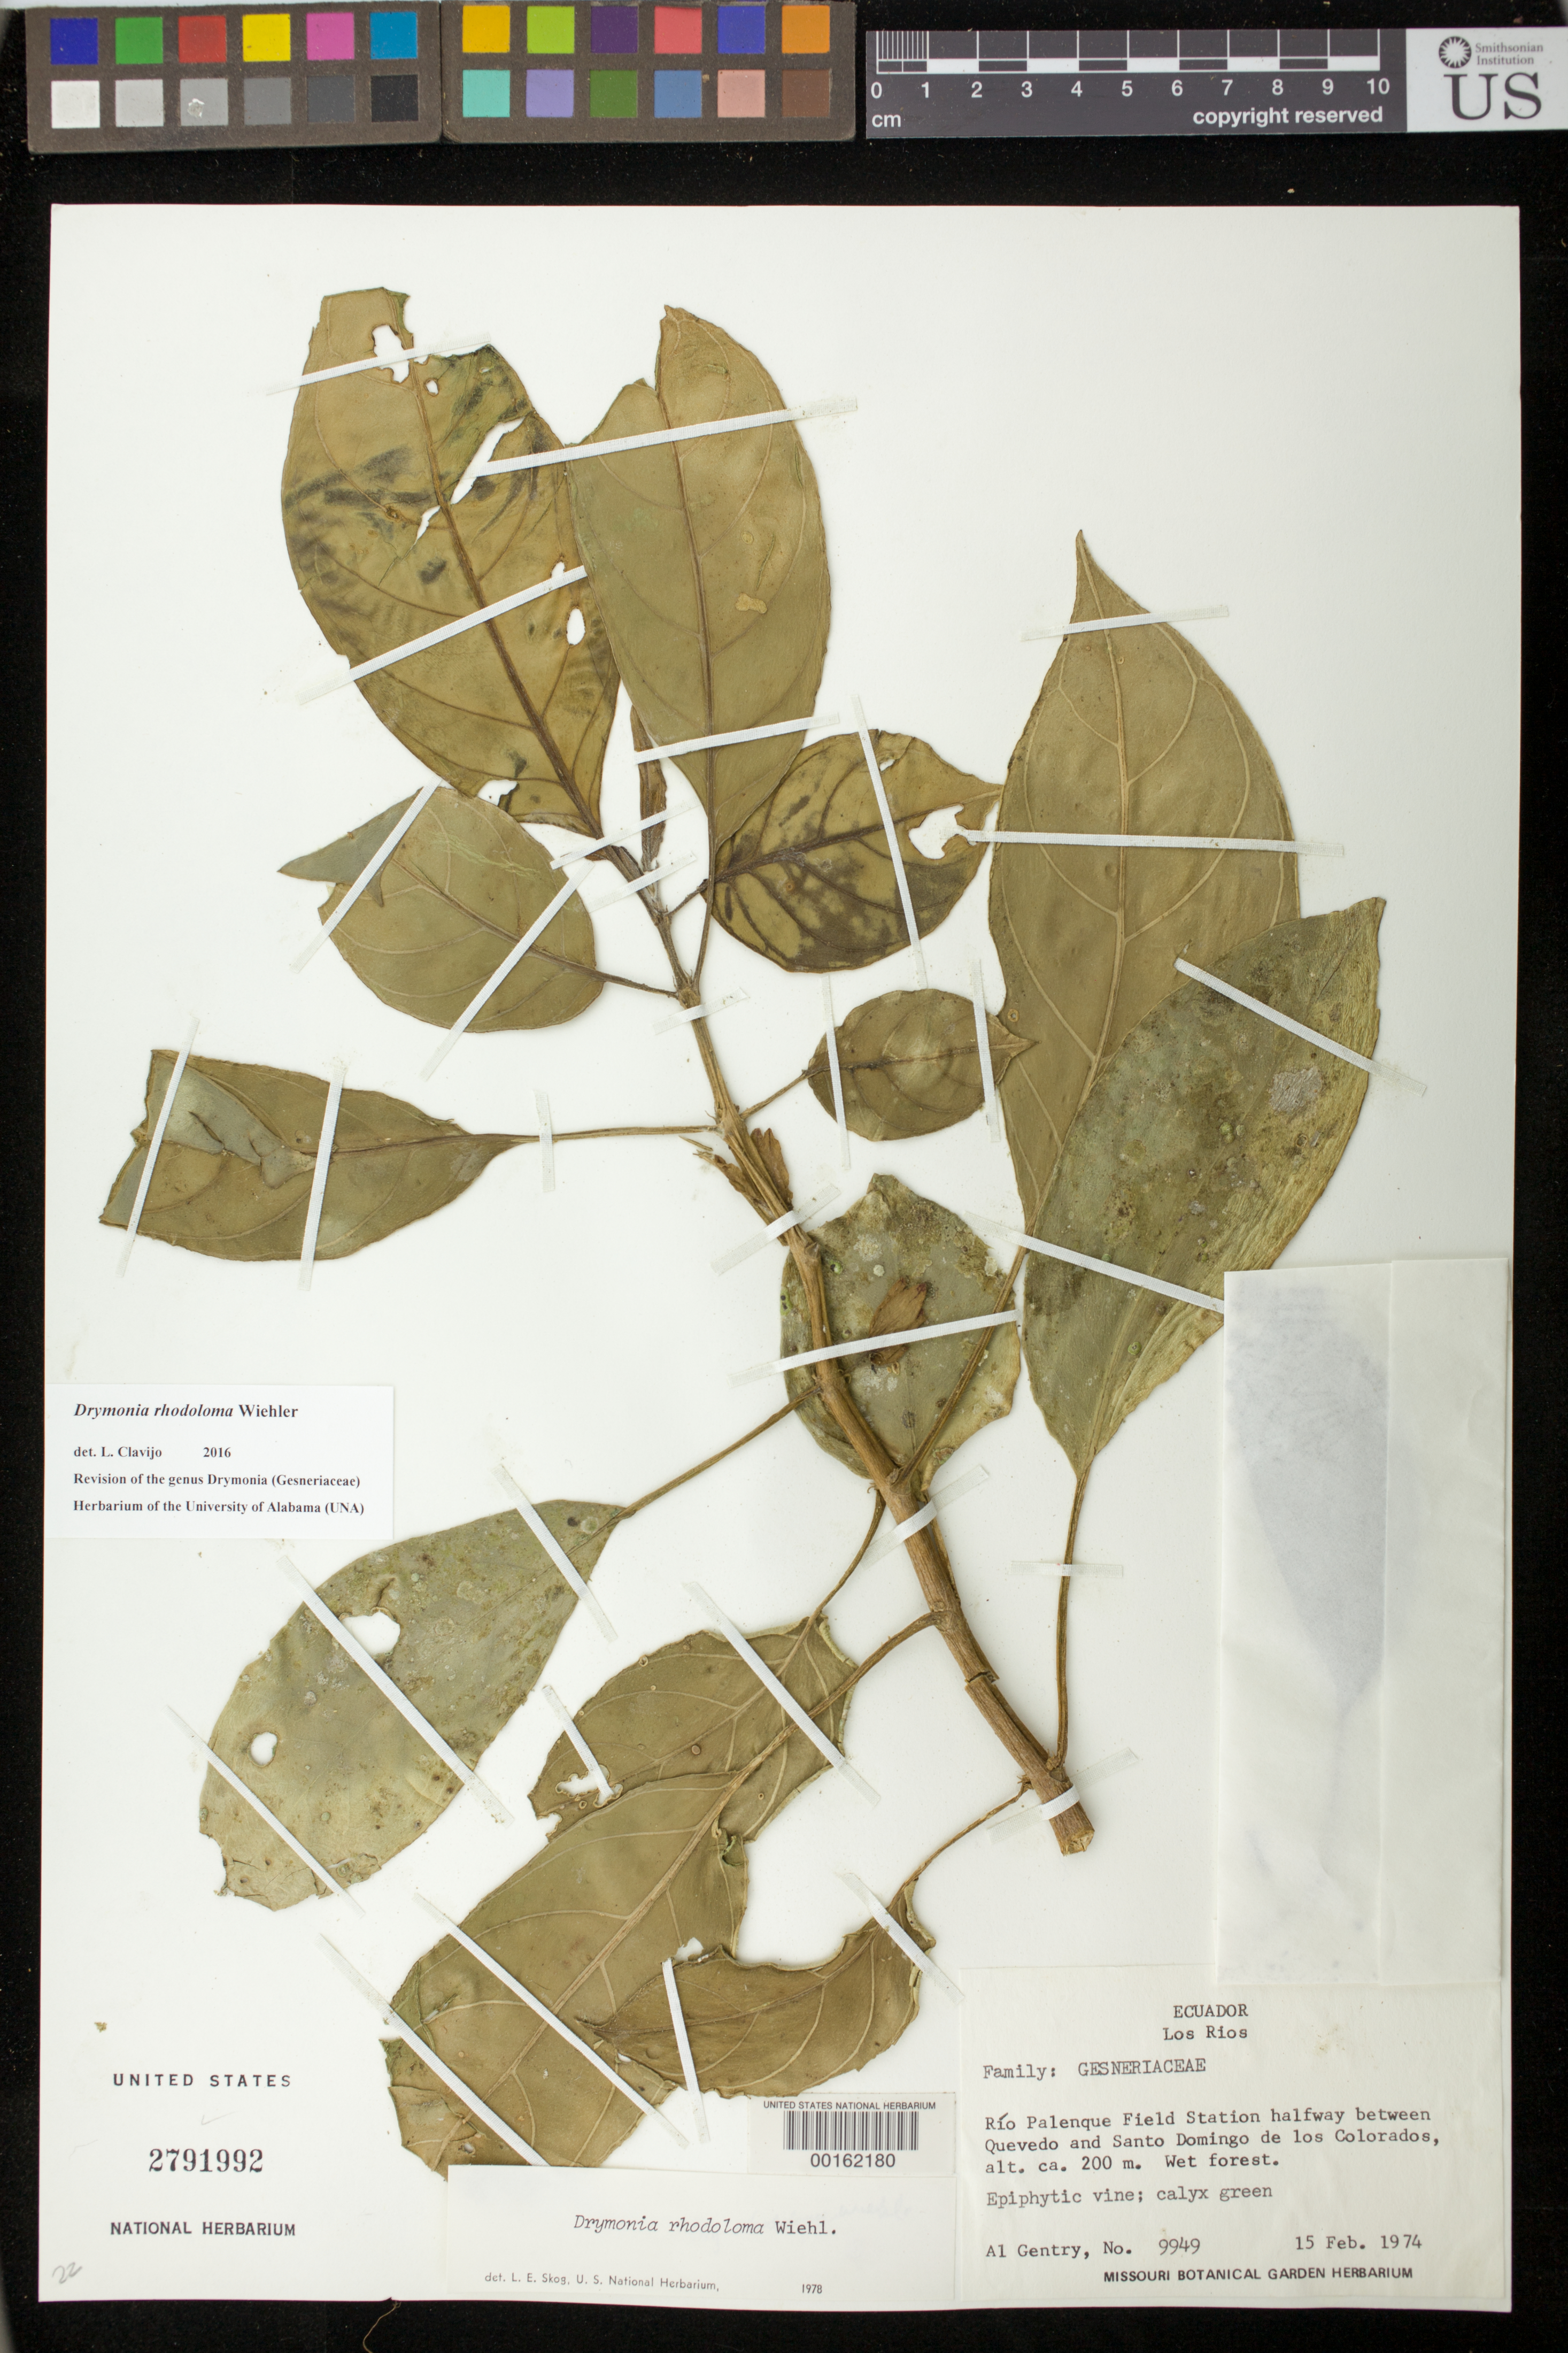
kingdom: Plantae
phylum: Tracheophyta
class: Magnoliopsida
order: Lamiales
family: Gesneriaceae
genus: Drymonia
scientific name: Drymonia rhodoloma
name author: Wiehler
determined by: Clark, J. L., (SEL), The Marie Selby Botanical Garden (UNITED STATES)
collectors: A. H. Gentry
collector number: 9949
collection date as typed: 15 Feb 1974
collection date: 1974-02-15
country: Ecuador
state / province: Los Ríos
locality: Rio Palenque Field Station halfway between Quevedo and Santo Domingo de los Colorados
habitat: Wet forest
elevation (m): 200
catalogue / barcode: US 2791992